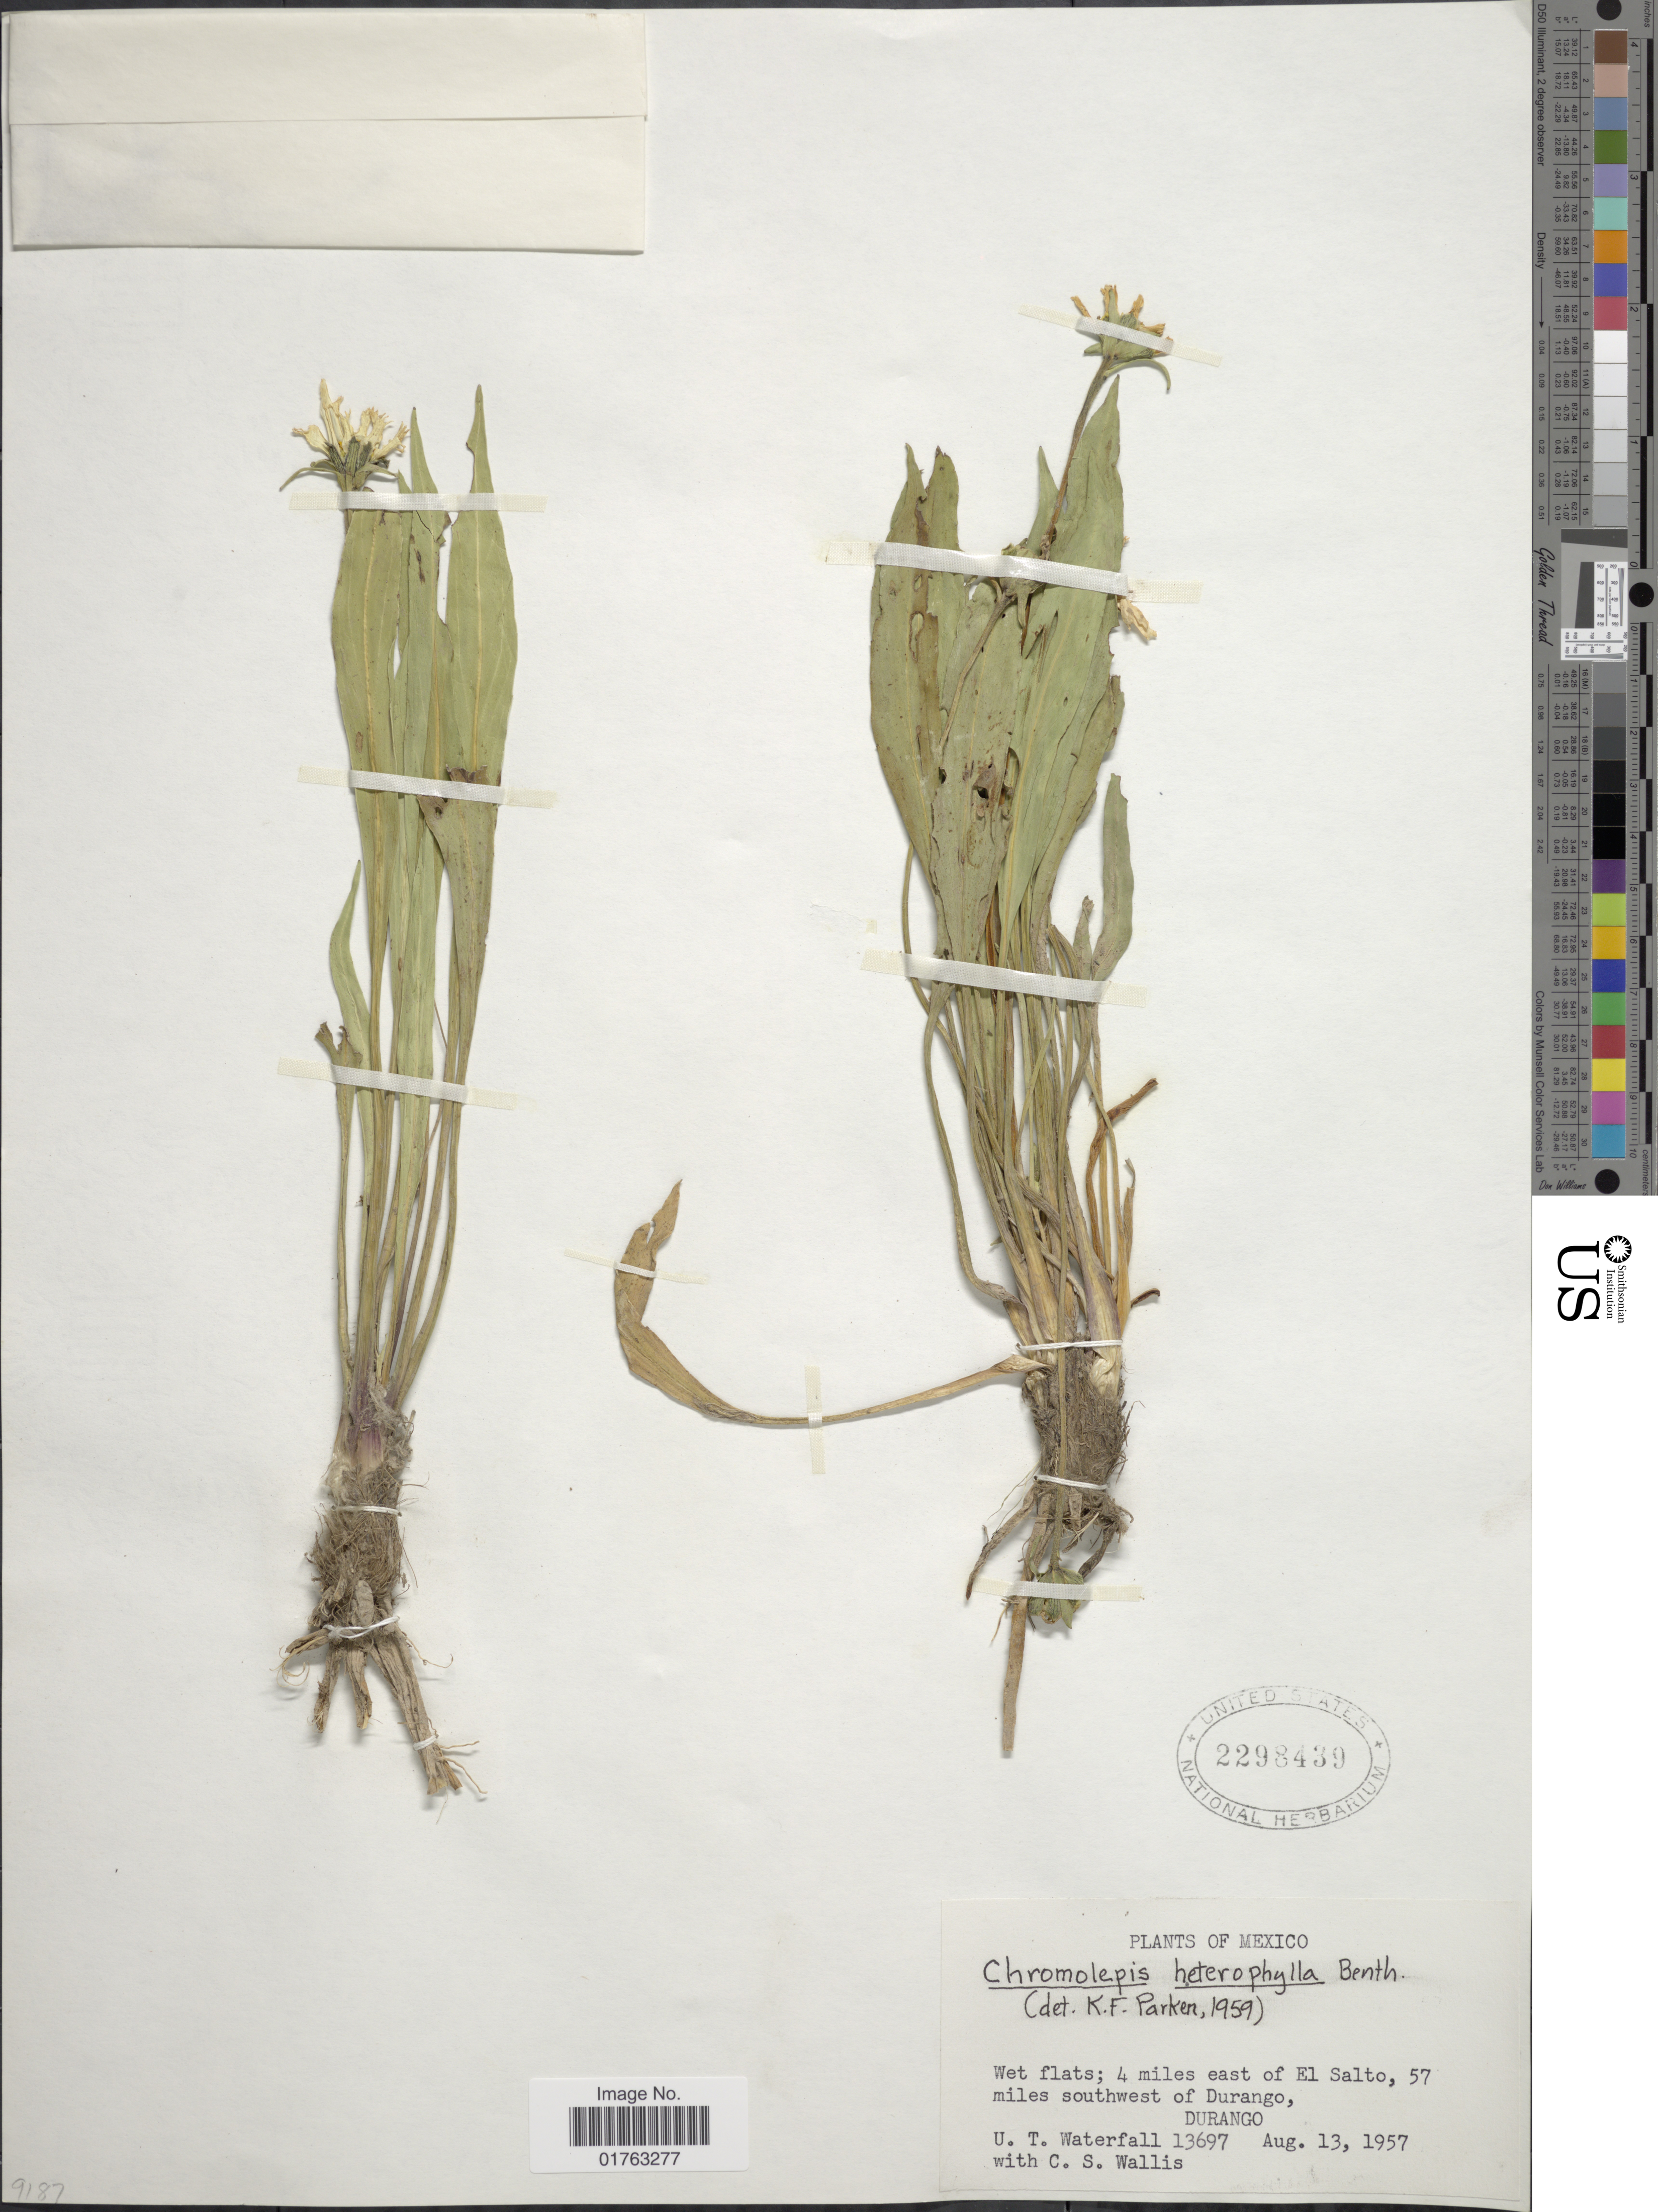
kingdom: Plantae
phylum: Tracheophyta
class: Magnoliopsida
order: Asterales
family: Asteraceae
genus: Chromolepis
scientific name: Chromolepis heterophylla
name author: Benth.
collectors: U. T. Waterfall & C. S. Wallis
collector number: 13697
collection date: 1957-08-13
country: Mexico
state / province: Durango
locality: Wet flats; 4miles east of El Salto, 57 miles southwest of Durango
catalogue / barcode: US 2298439